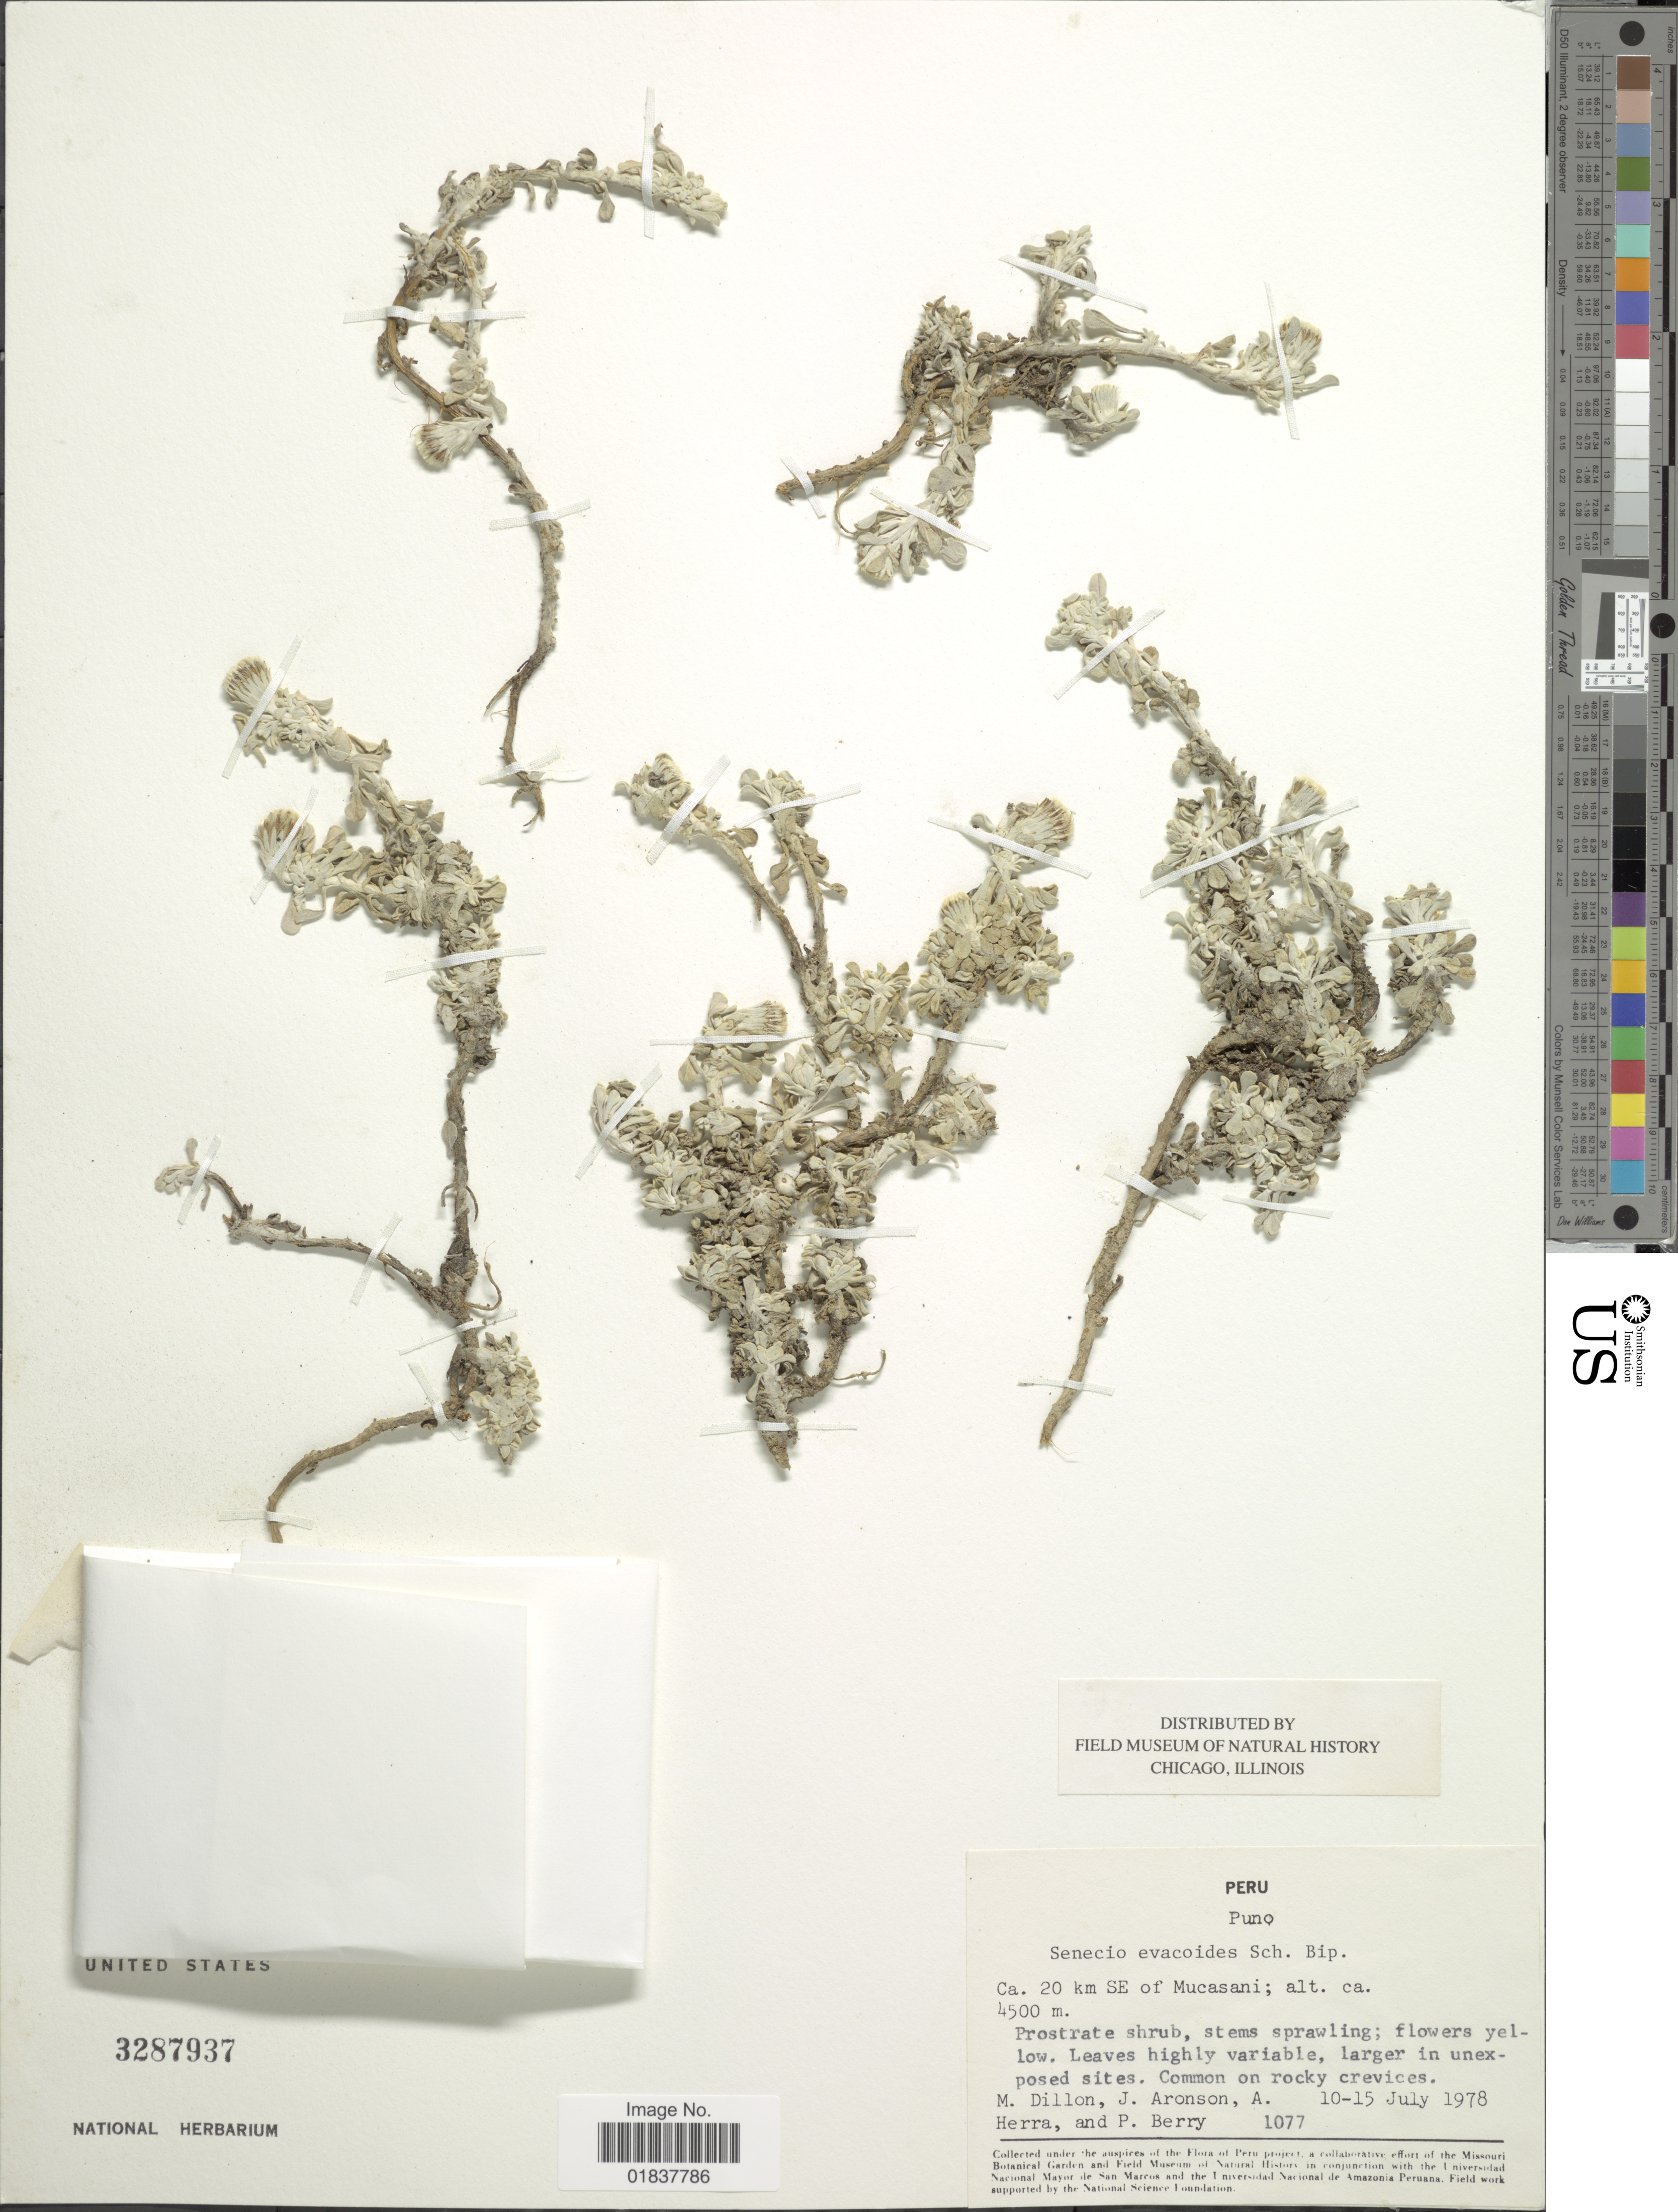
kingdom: Plantae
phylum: Tracheophyta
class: Magnoliopsida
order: Asterales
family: Asteraceae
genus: Senecio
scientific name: Senecio evacoides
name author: Sch. Bip.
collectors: M. O. Dillon, J. Aronson, A. Herra & P. Berry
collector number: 1077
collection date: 1978-07-10/1978-07-15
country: Peru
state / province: Puno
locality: Ca 20 km SW of Mucasani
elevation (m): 4500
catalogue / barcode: US 3287937